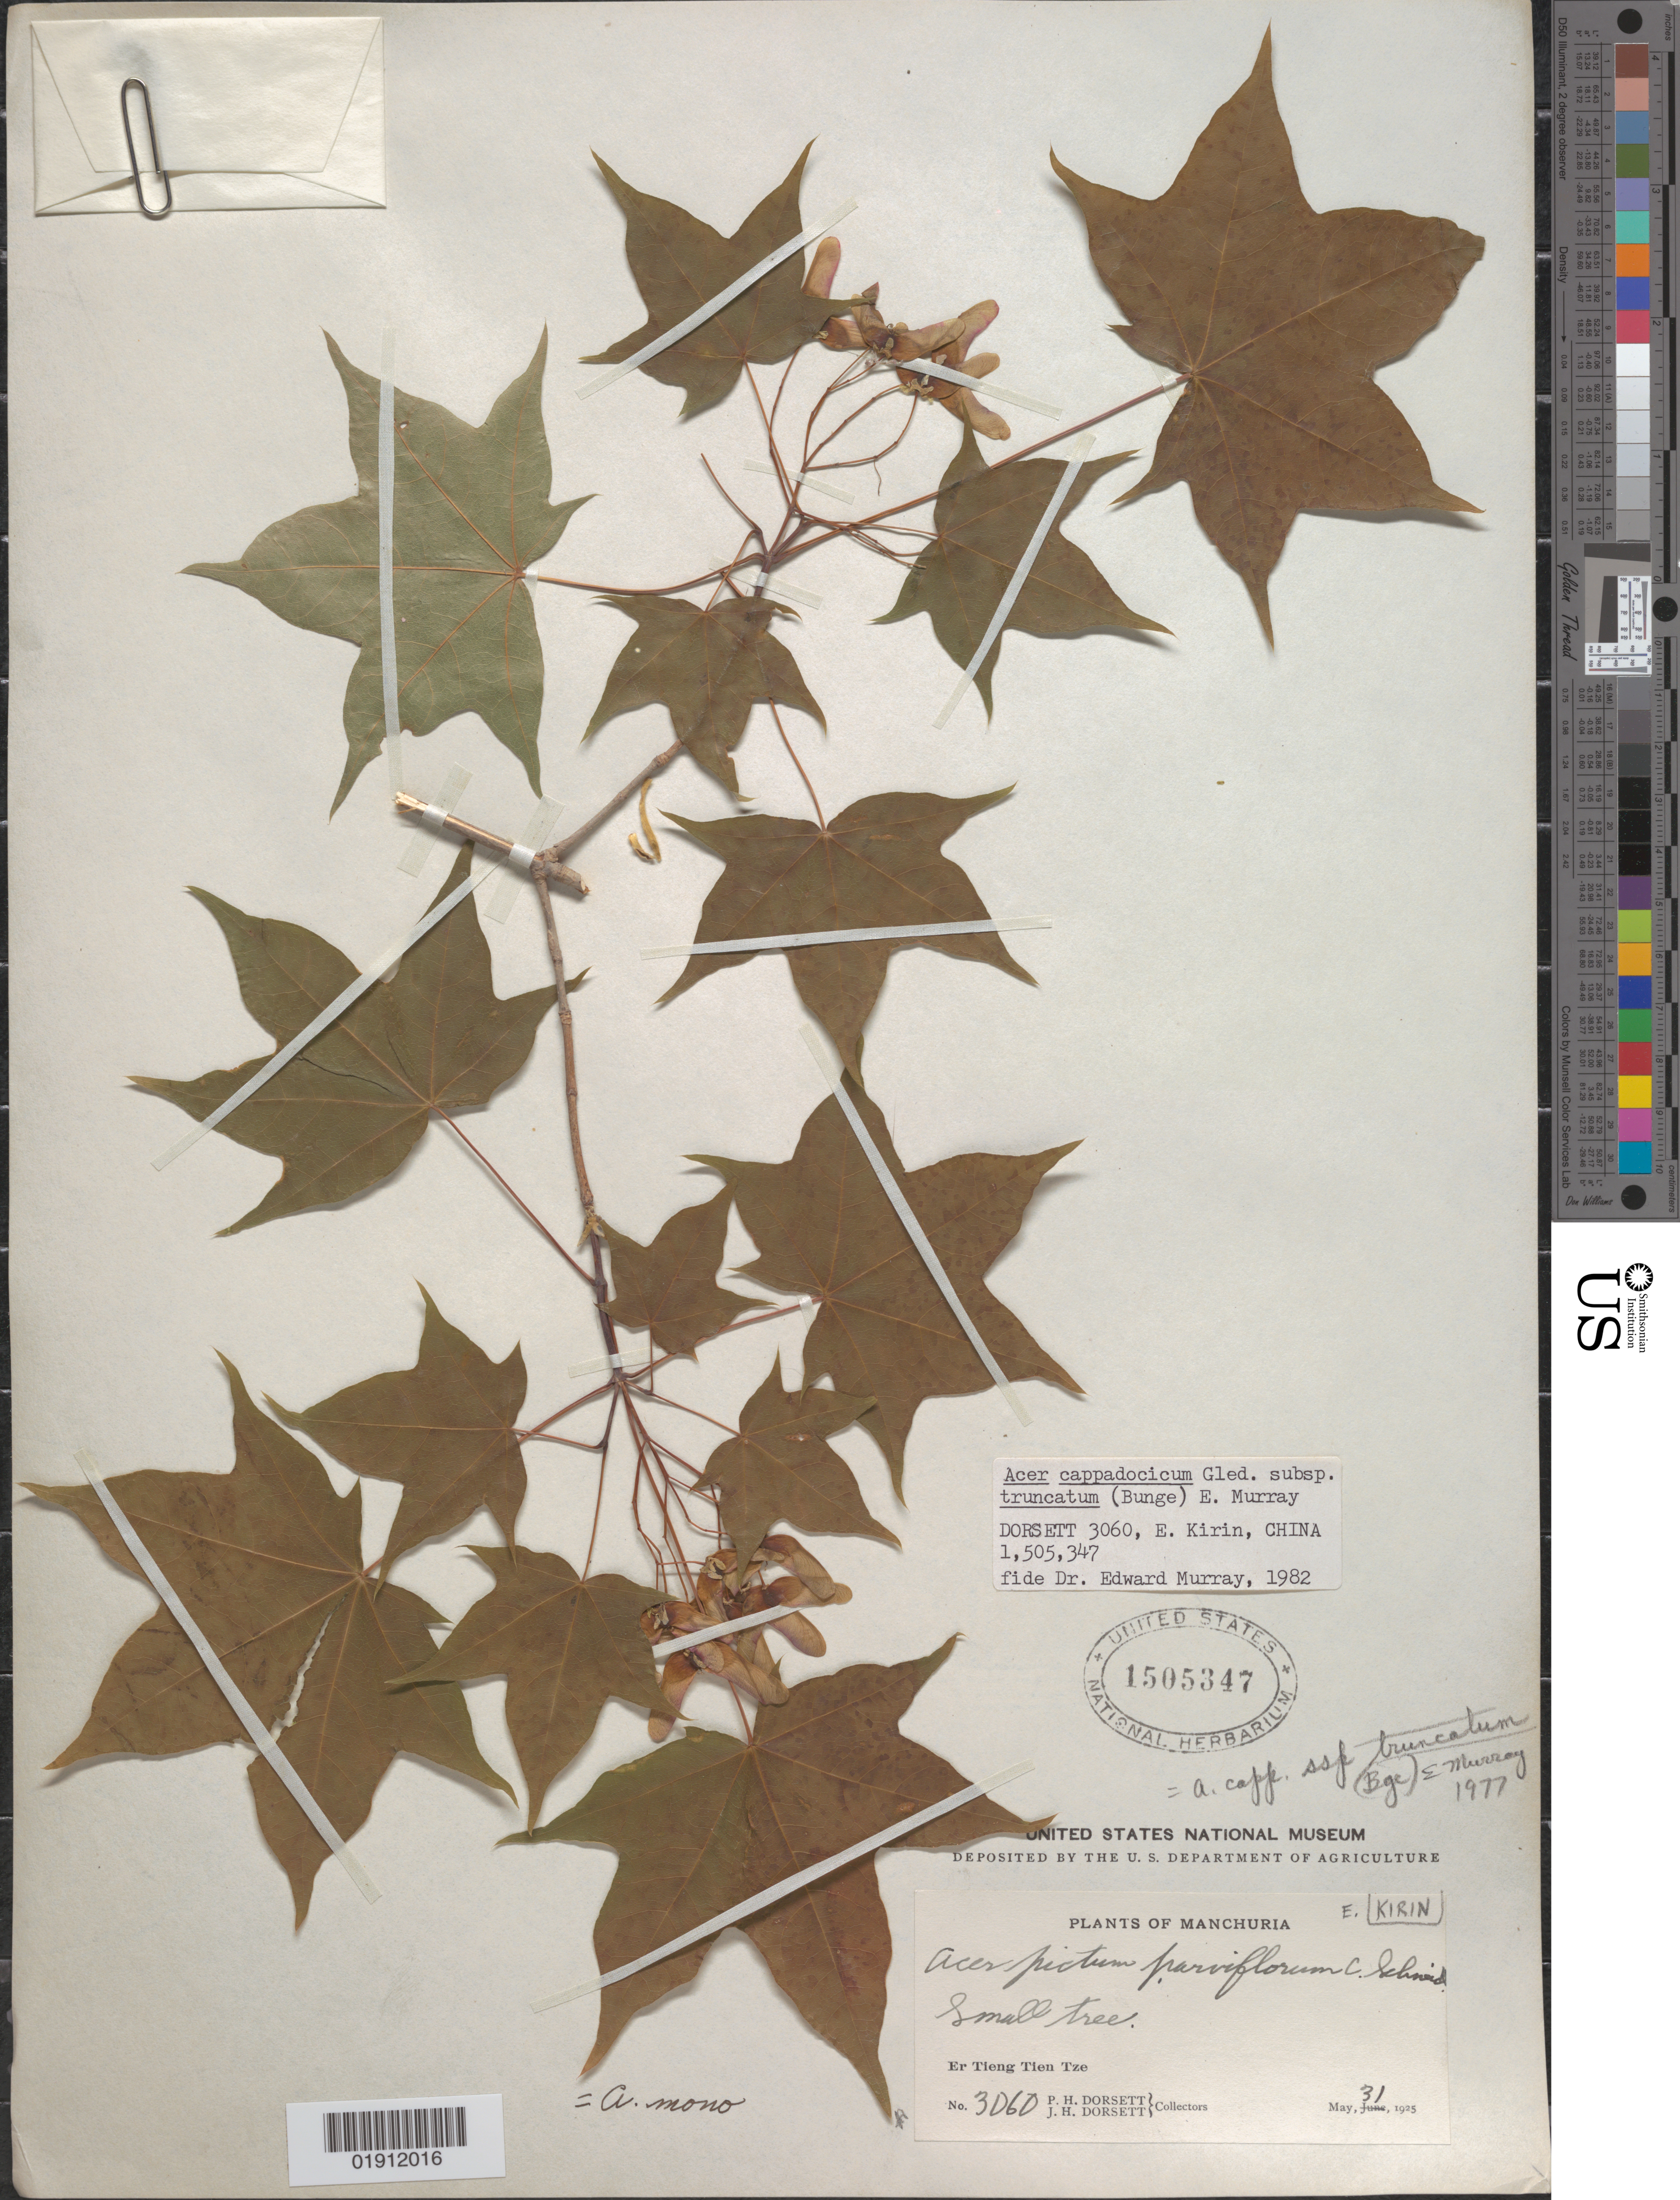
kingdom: Plantae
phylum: Tracheophyta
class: Magnoliopsida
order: Sapindales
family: Sapindaceae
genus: Acer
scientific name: Acer cappadocicum subsp. truncatum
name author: (Bunge) A.E. Murray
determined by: Murray, Edward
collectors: P. H. Dorsett & J. Dorsett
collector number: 3060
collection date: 1925-05-31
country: China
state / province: Manchuria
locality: Erh Tieng Tien Tze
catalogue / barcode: US 1505347